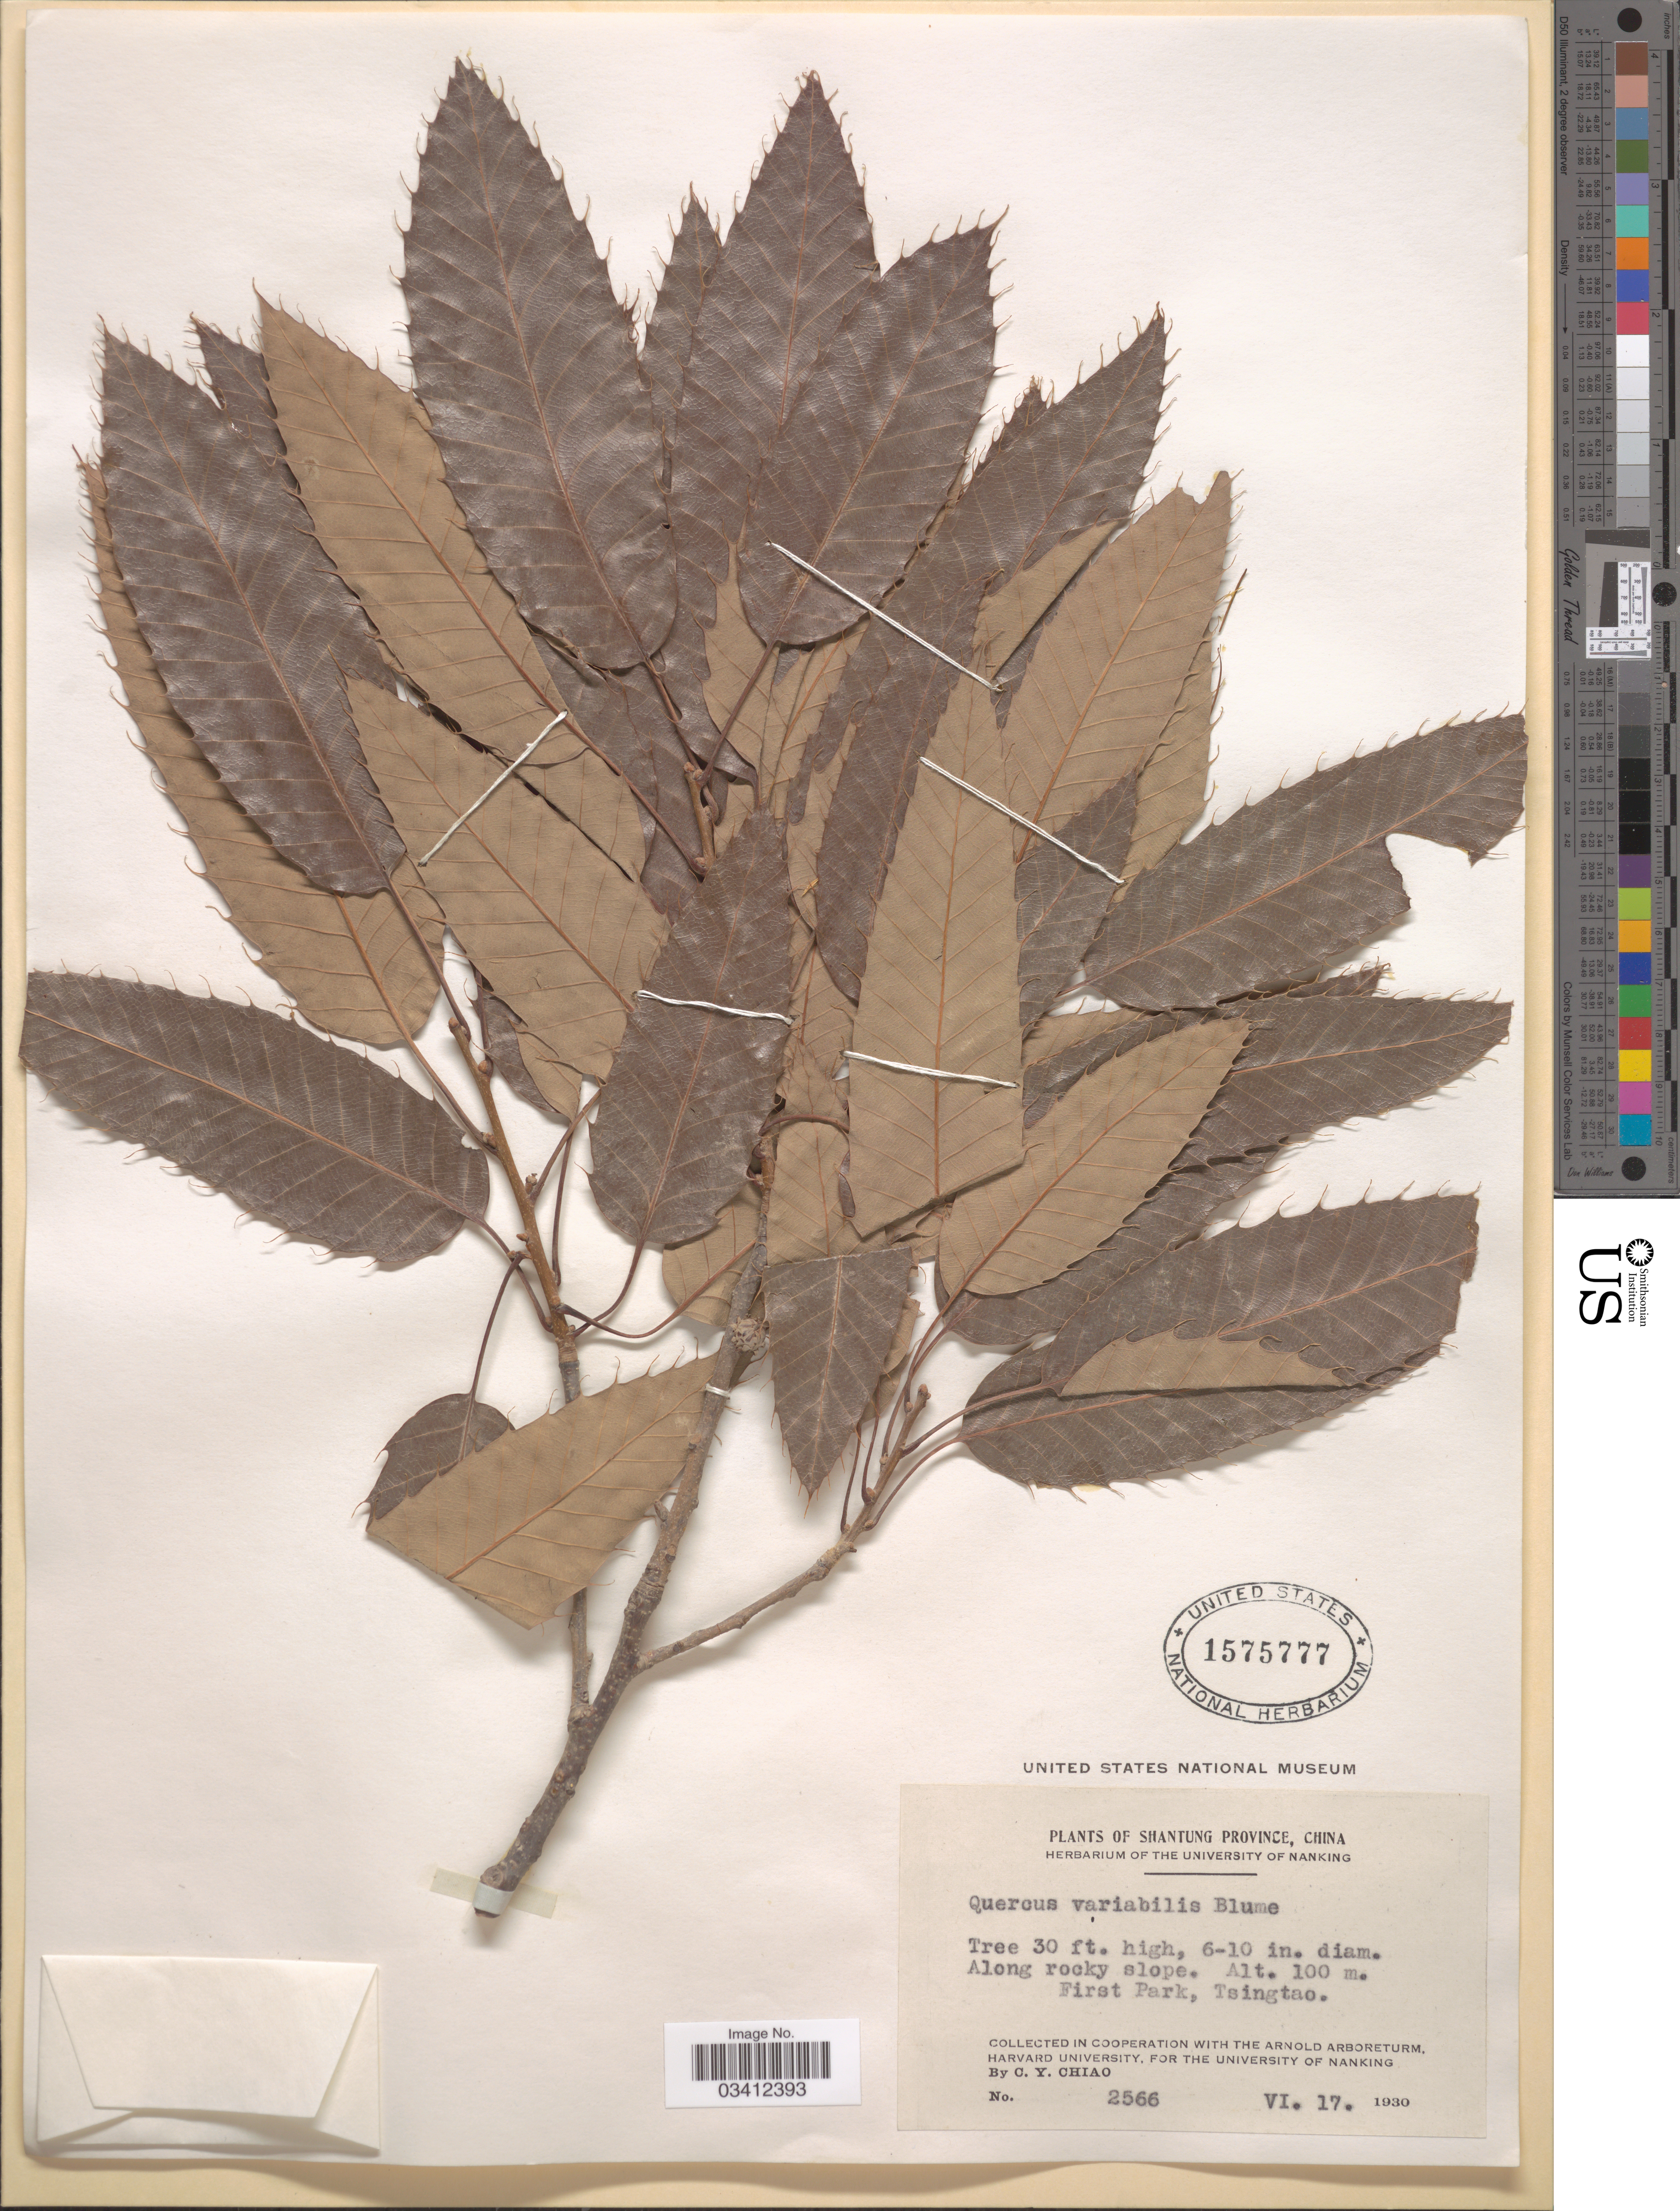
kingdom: Plantae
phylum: Tracheophyta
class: Magnoliopsida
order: Fagales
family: Fagaceae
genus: Quercus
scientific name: Quercus variabilis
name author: Blume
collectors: C. Y. Chiao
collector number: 2566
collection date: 1930-06-17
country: China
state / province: Shandong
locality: Shantung Province. First Park, Tsingtao.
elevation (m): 100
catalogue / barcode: US 1575777